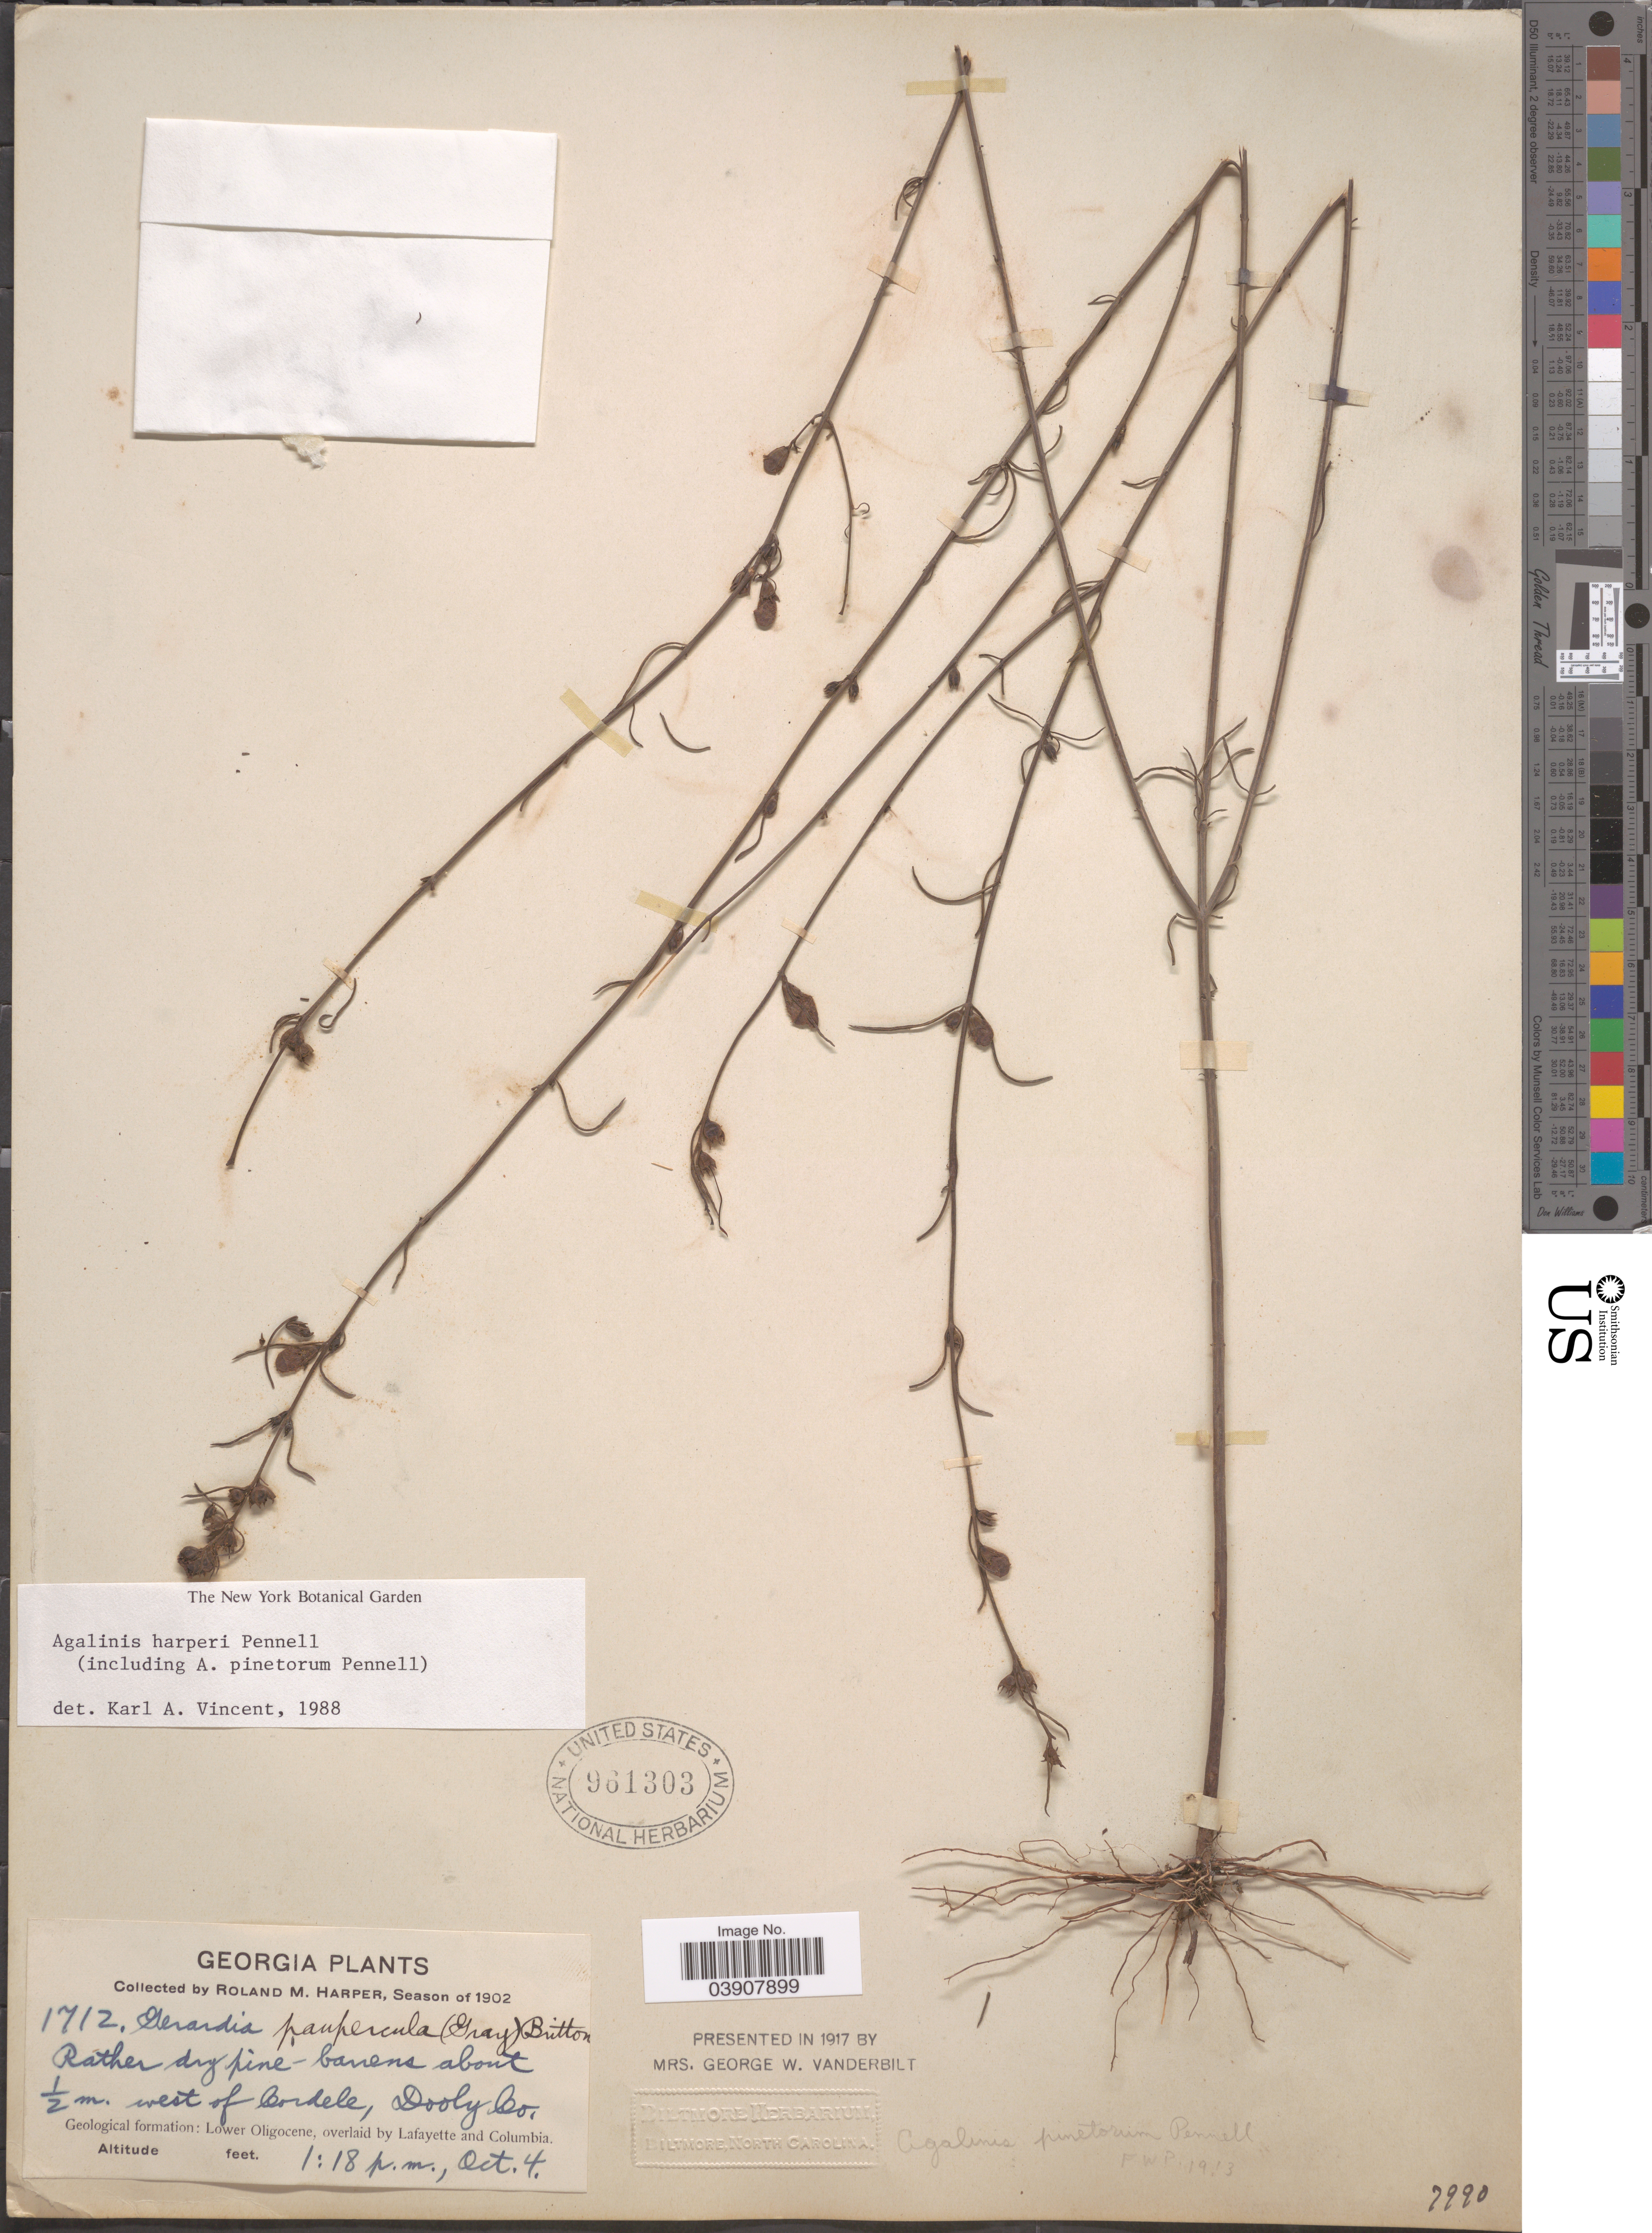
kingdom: Plantae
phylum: Tracheophyta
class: Magnoliopsida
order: Lamiales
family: Orobanchaceae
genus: Agalinis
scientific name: Agalinis harperi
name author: Pennell in Small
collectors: R. M. Harper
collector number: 1712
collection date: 1902-10-04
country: United States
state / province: Georgia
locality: About ½ m. west of Cordele, Dooly Co. Lower Oligocene, overlaid by Lafayette and Columbia.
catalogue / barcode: US 961303